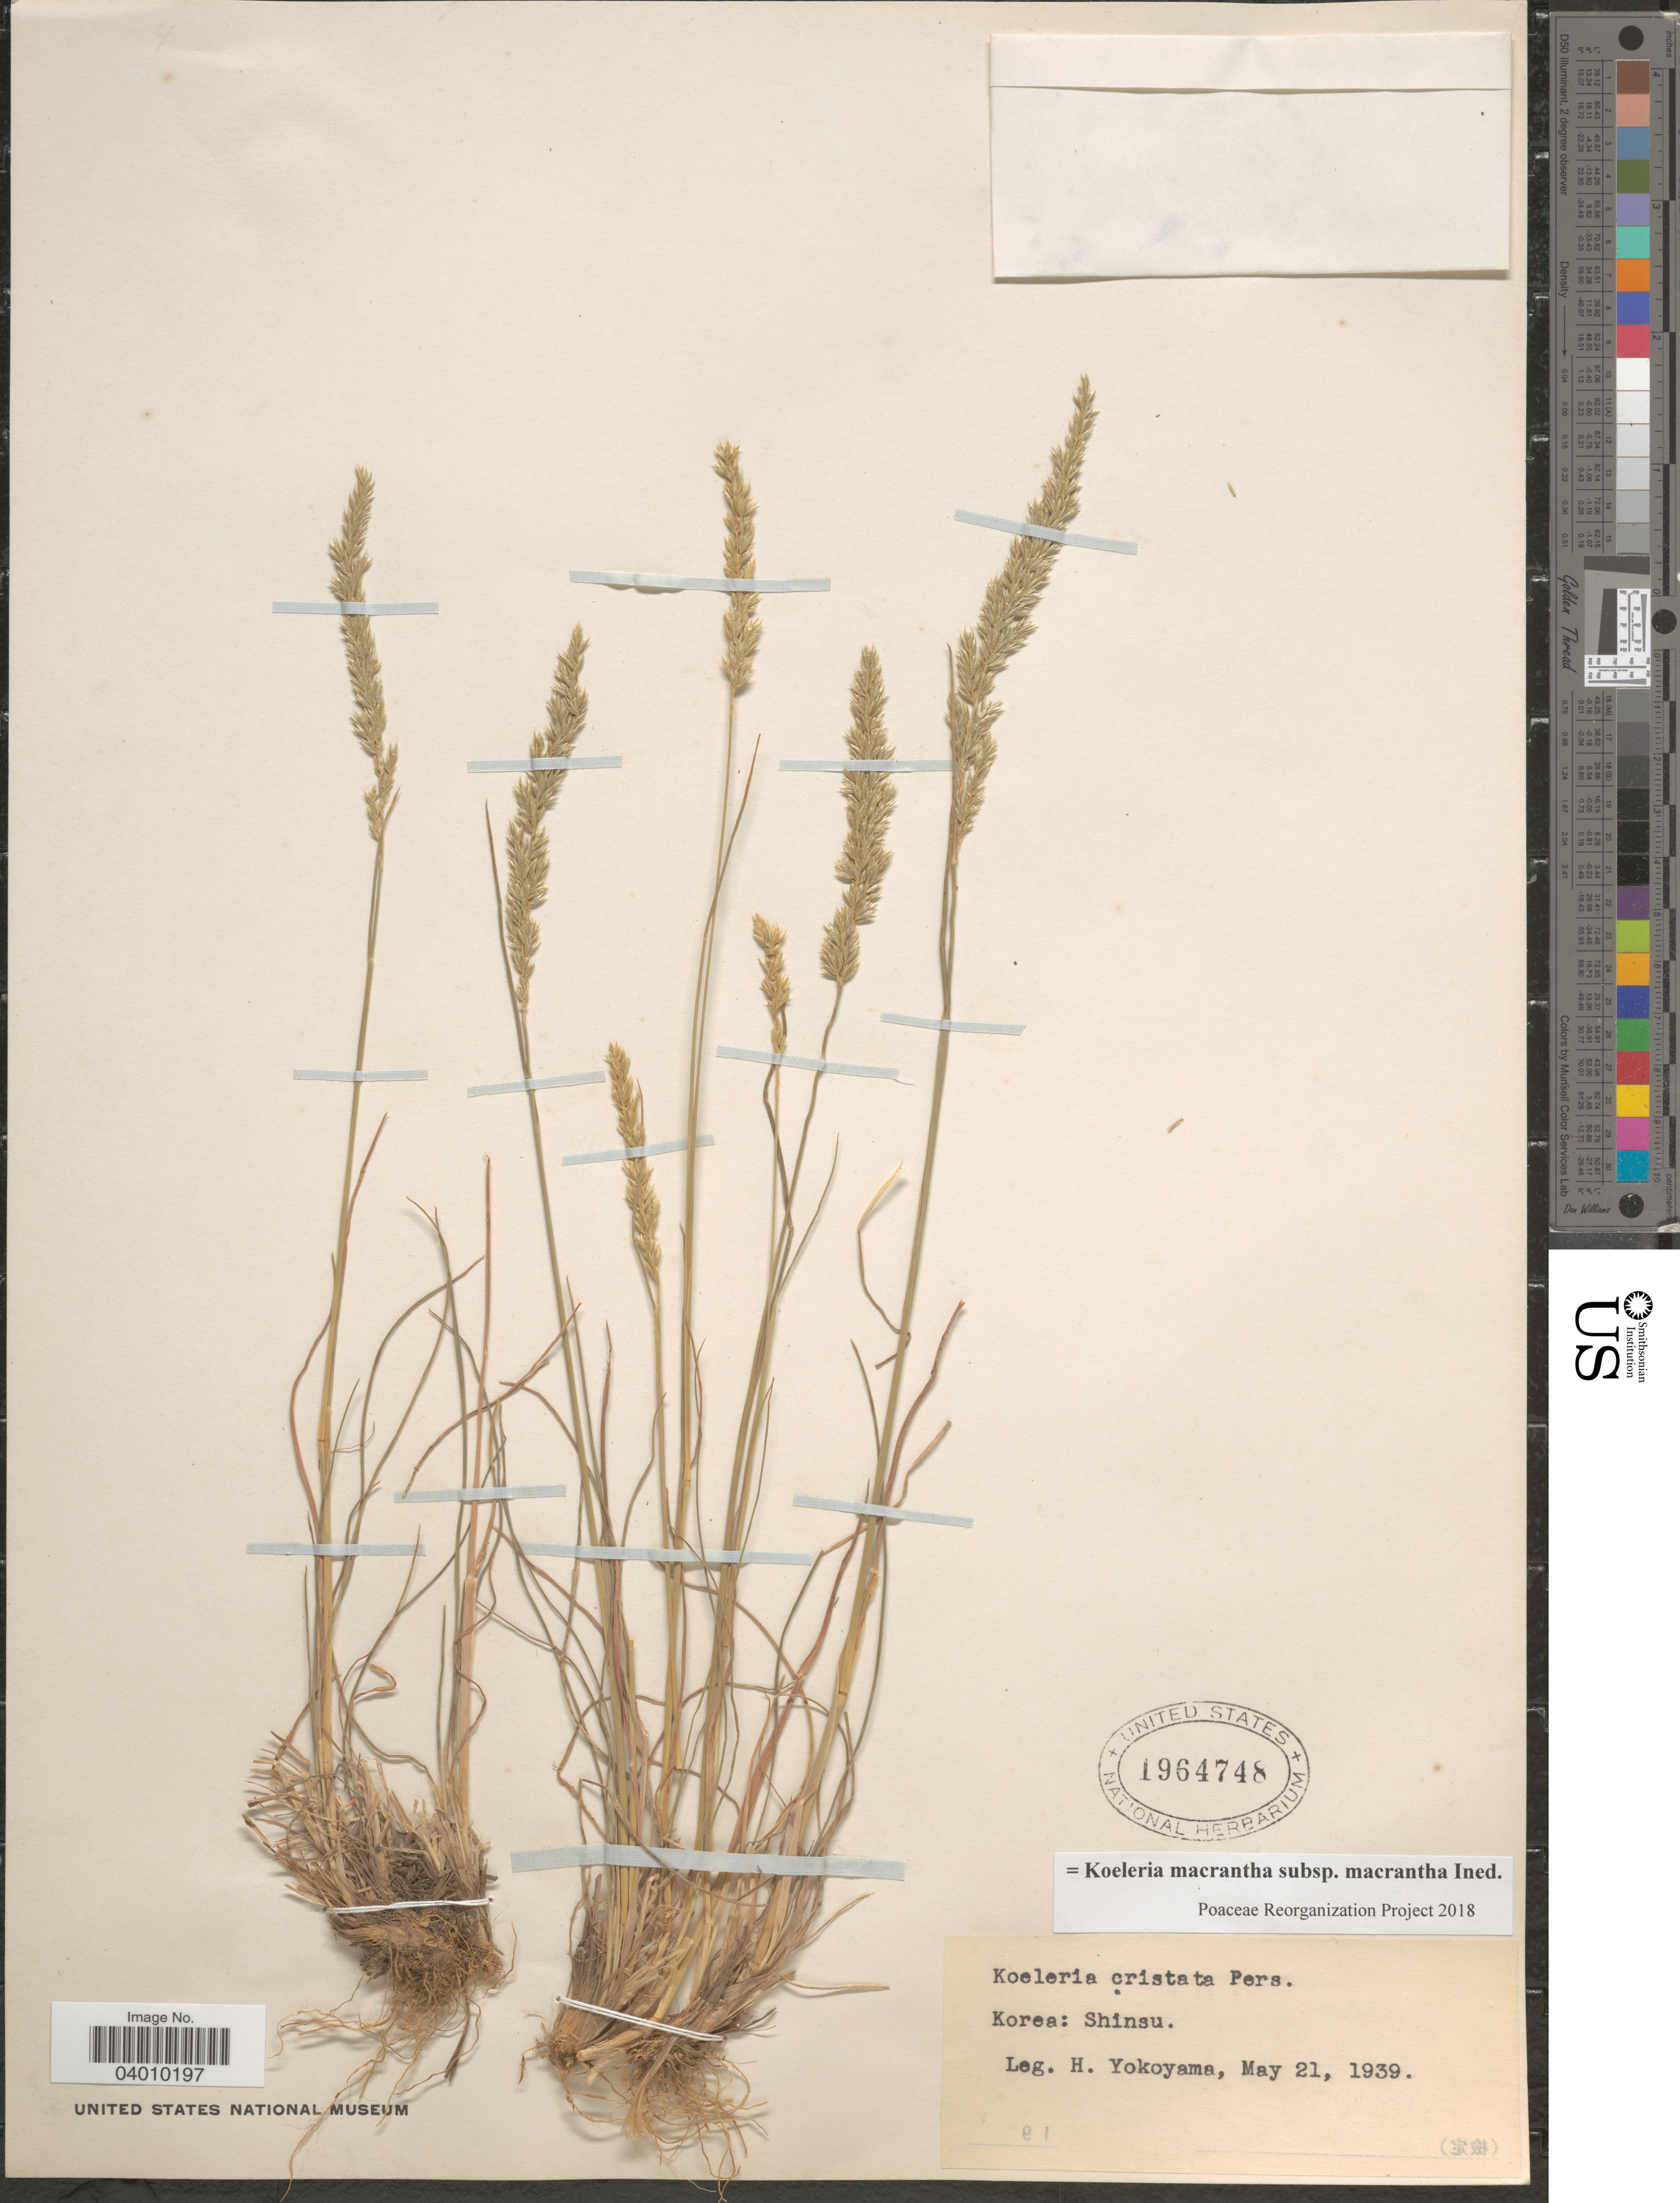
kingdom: Plantae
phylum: Tracheophyta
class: Liliopsida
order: Poales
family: Poaceae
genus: Koeleria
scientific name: Koeleria macrantha subsp. macrantha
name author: (Ledeb.) Schult.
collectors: H. Yokoyama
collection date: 1939-05-21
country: South Korea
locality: Shinsu.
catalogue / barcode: US 1964748